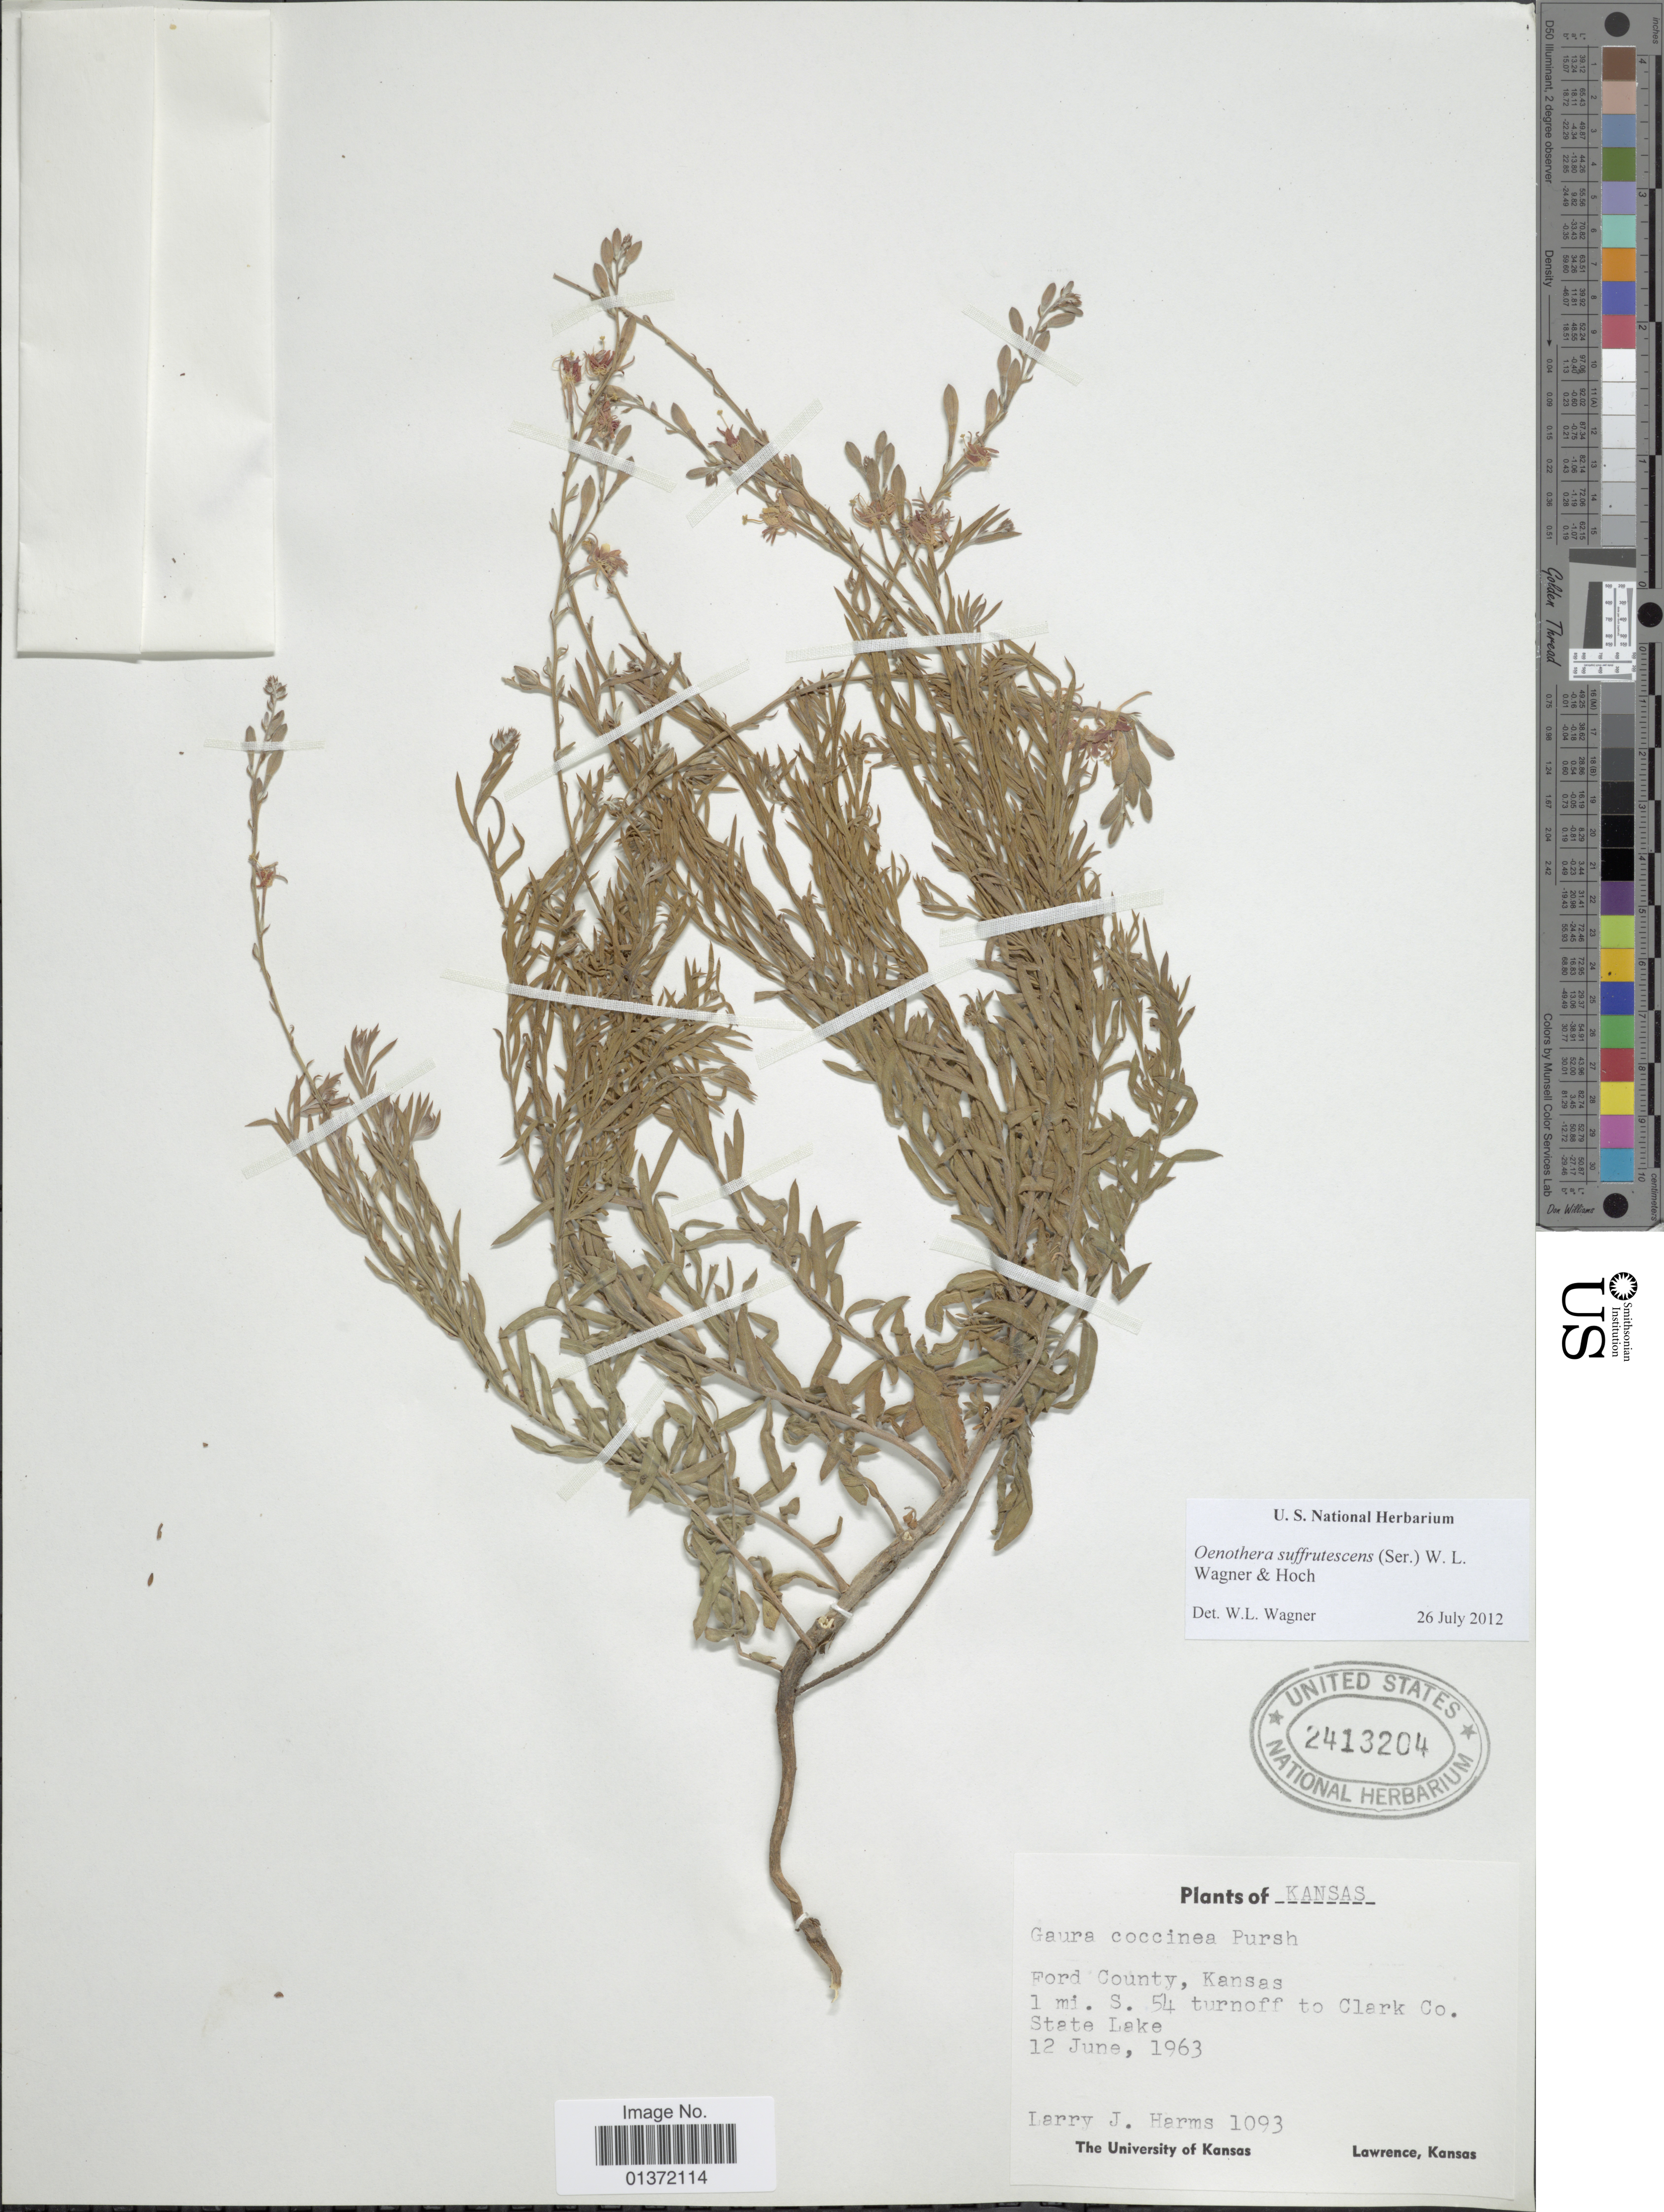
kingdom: Plantae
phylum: Tracheophyta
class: Magnoliopsida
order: Myrtales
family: Onagraceae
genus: Oenothera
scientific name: Oenothera suffrutescens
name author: (Ser.) W.L. Wagner & Hoch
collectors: L. Harms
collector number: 1093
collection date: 1963-06-12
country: United States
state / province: Kansas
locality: Ford County, 1 mi S. 54 turnoff to Clark Co, State Lake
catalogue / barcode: US 2413204